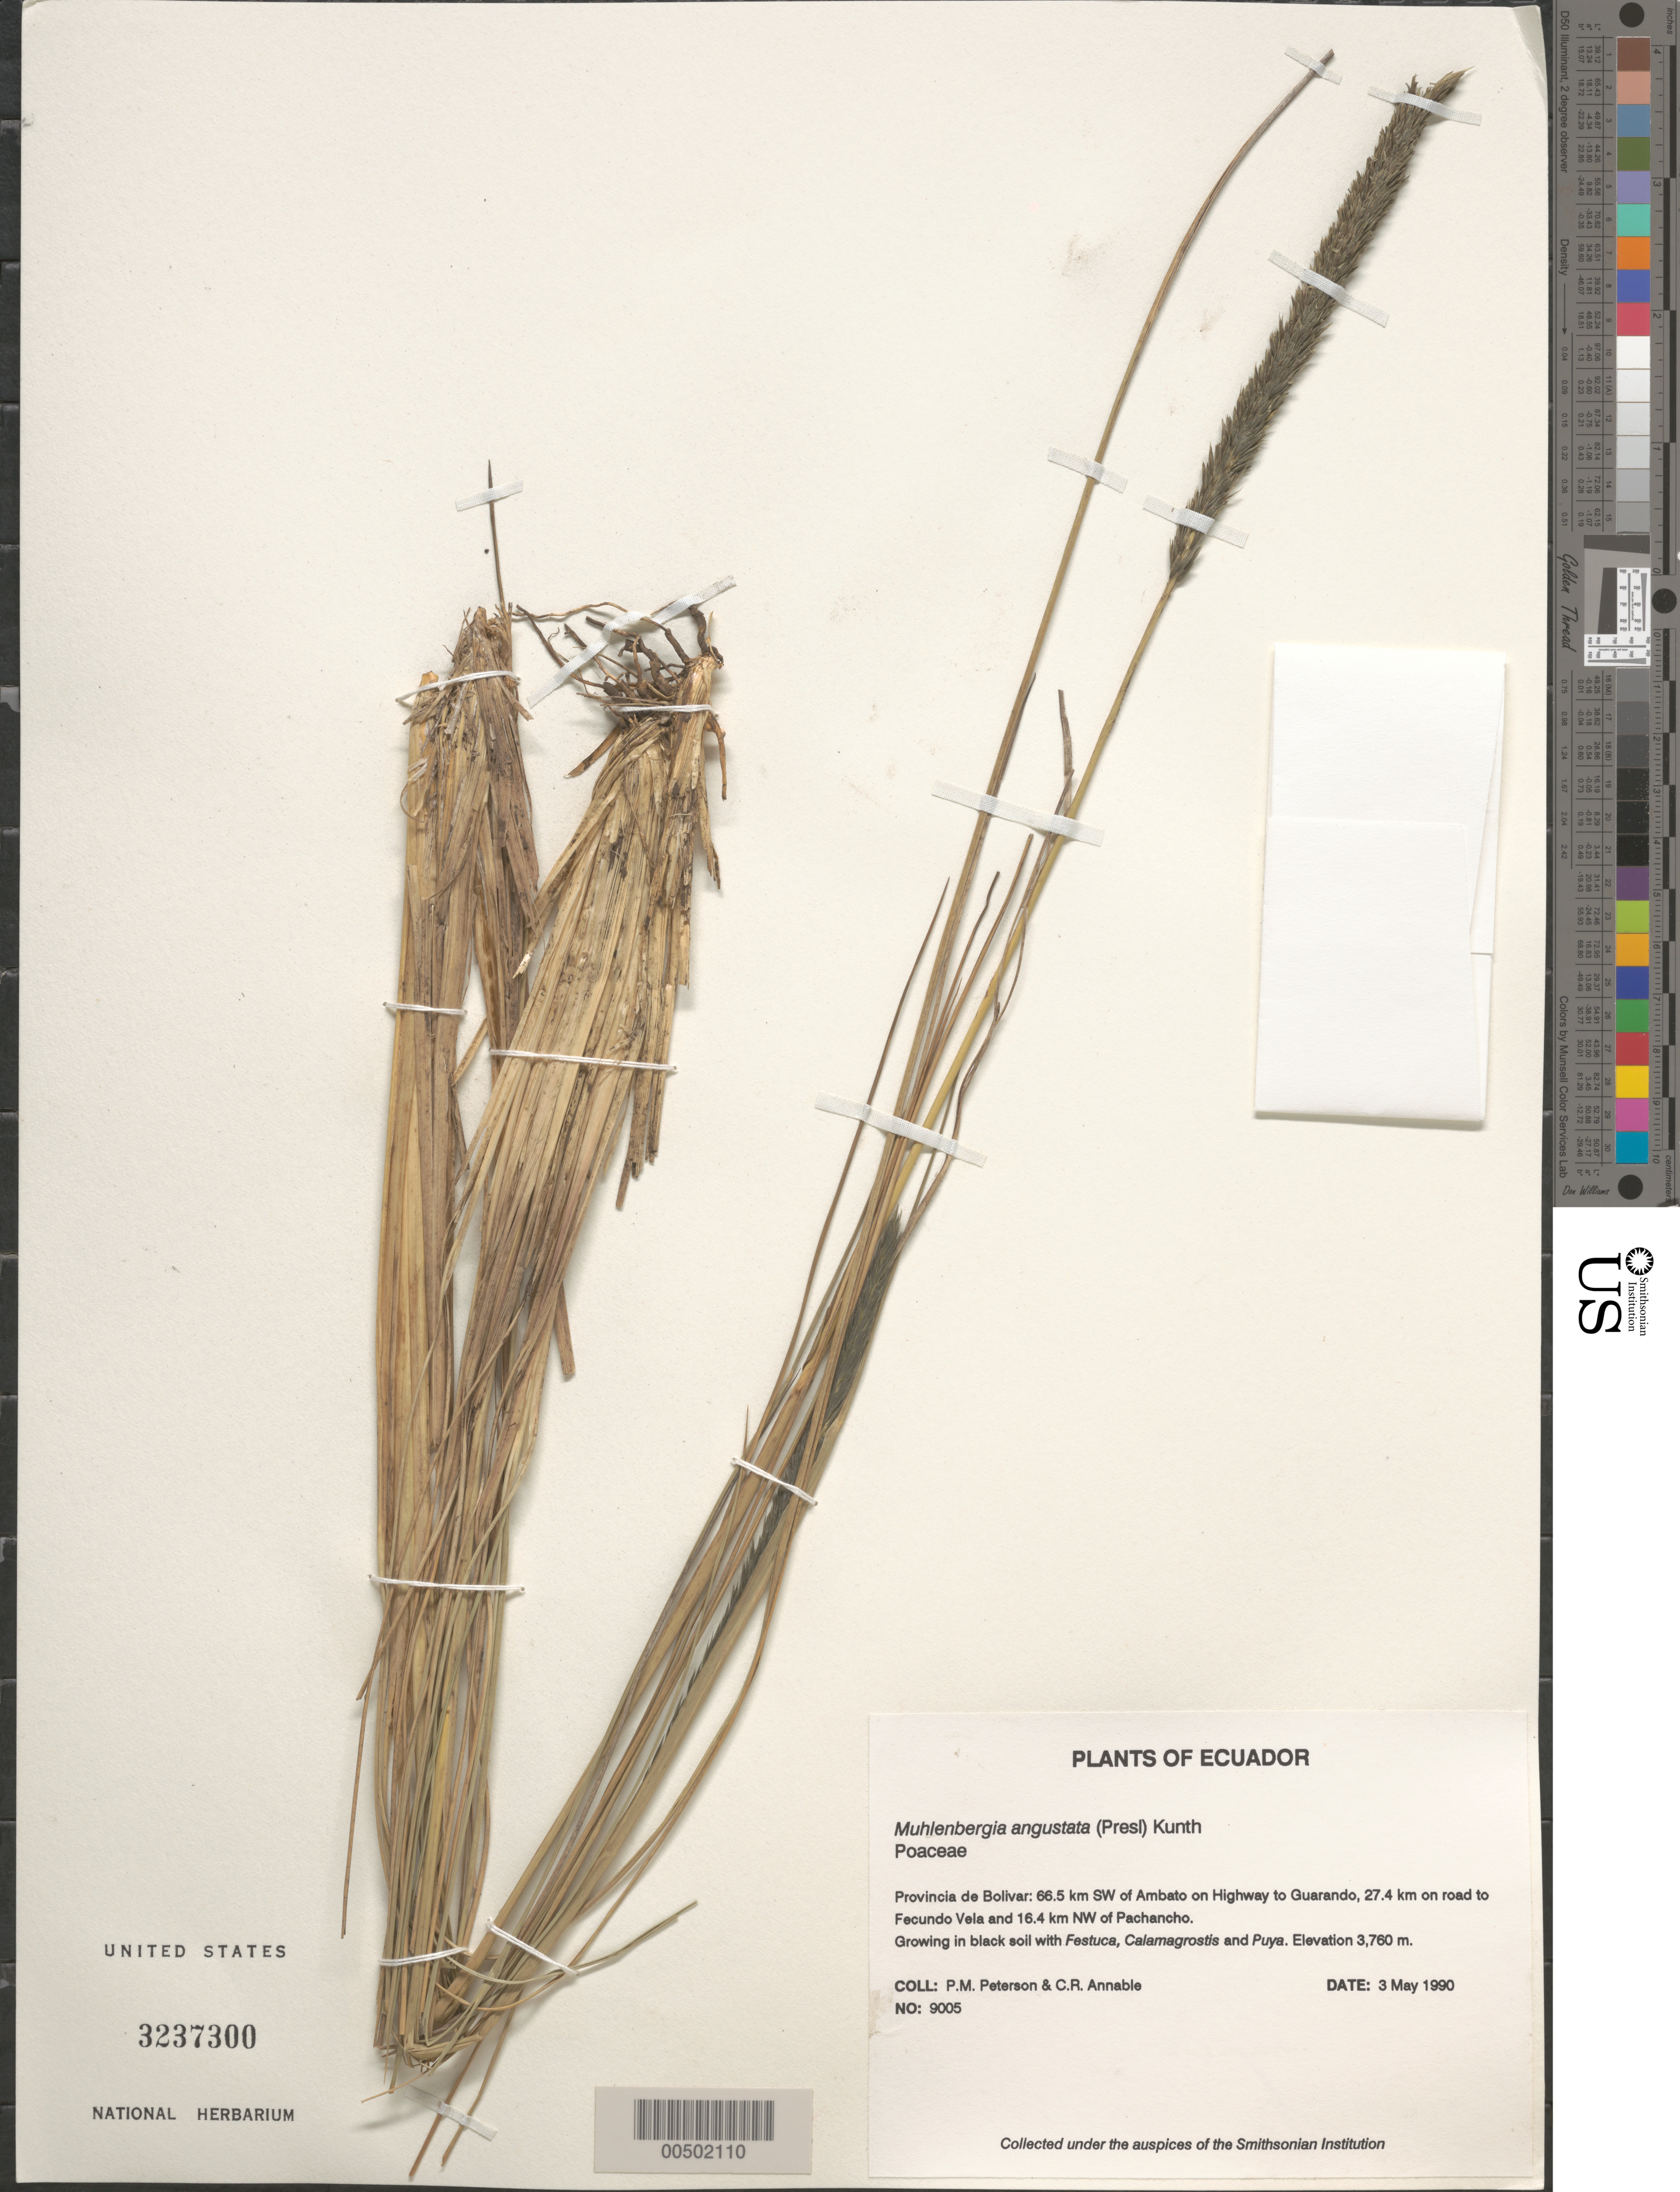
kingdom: Plantae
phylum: Tracheophyta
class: Liliopsida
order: Poales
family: Poaceae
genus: Muhlenbergia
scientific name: Muhlenbergia coerulea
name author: (Griseb.) Mez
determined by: Peterson, Paul M., (BOT), Smithsonian Institution - National Museum of Natural History (UNITED STATES)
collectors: P. M. Peterson & C. R. Annable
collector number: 09005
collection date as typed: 03 May 1990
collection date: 1990-05-03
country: Ecuador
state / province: Bolívar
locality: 66.5 km SW of Ambato on Highway to Guarando, 27.4 km on road to Fecundo Vela and 16.4 km NW of Pachancho.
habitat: Growing in black soil with Festuca, Calamagrostis and Puya.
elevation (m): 3760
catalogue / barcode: US 3237300